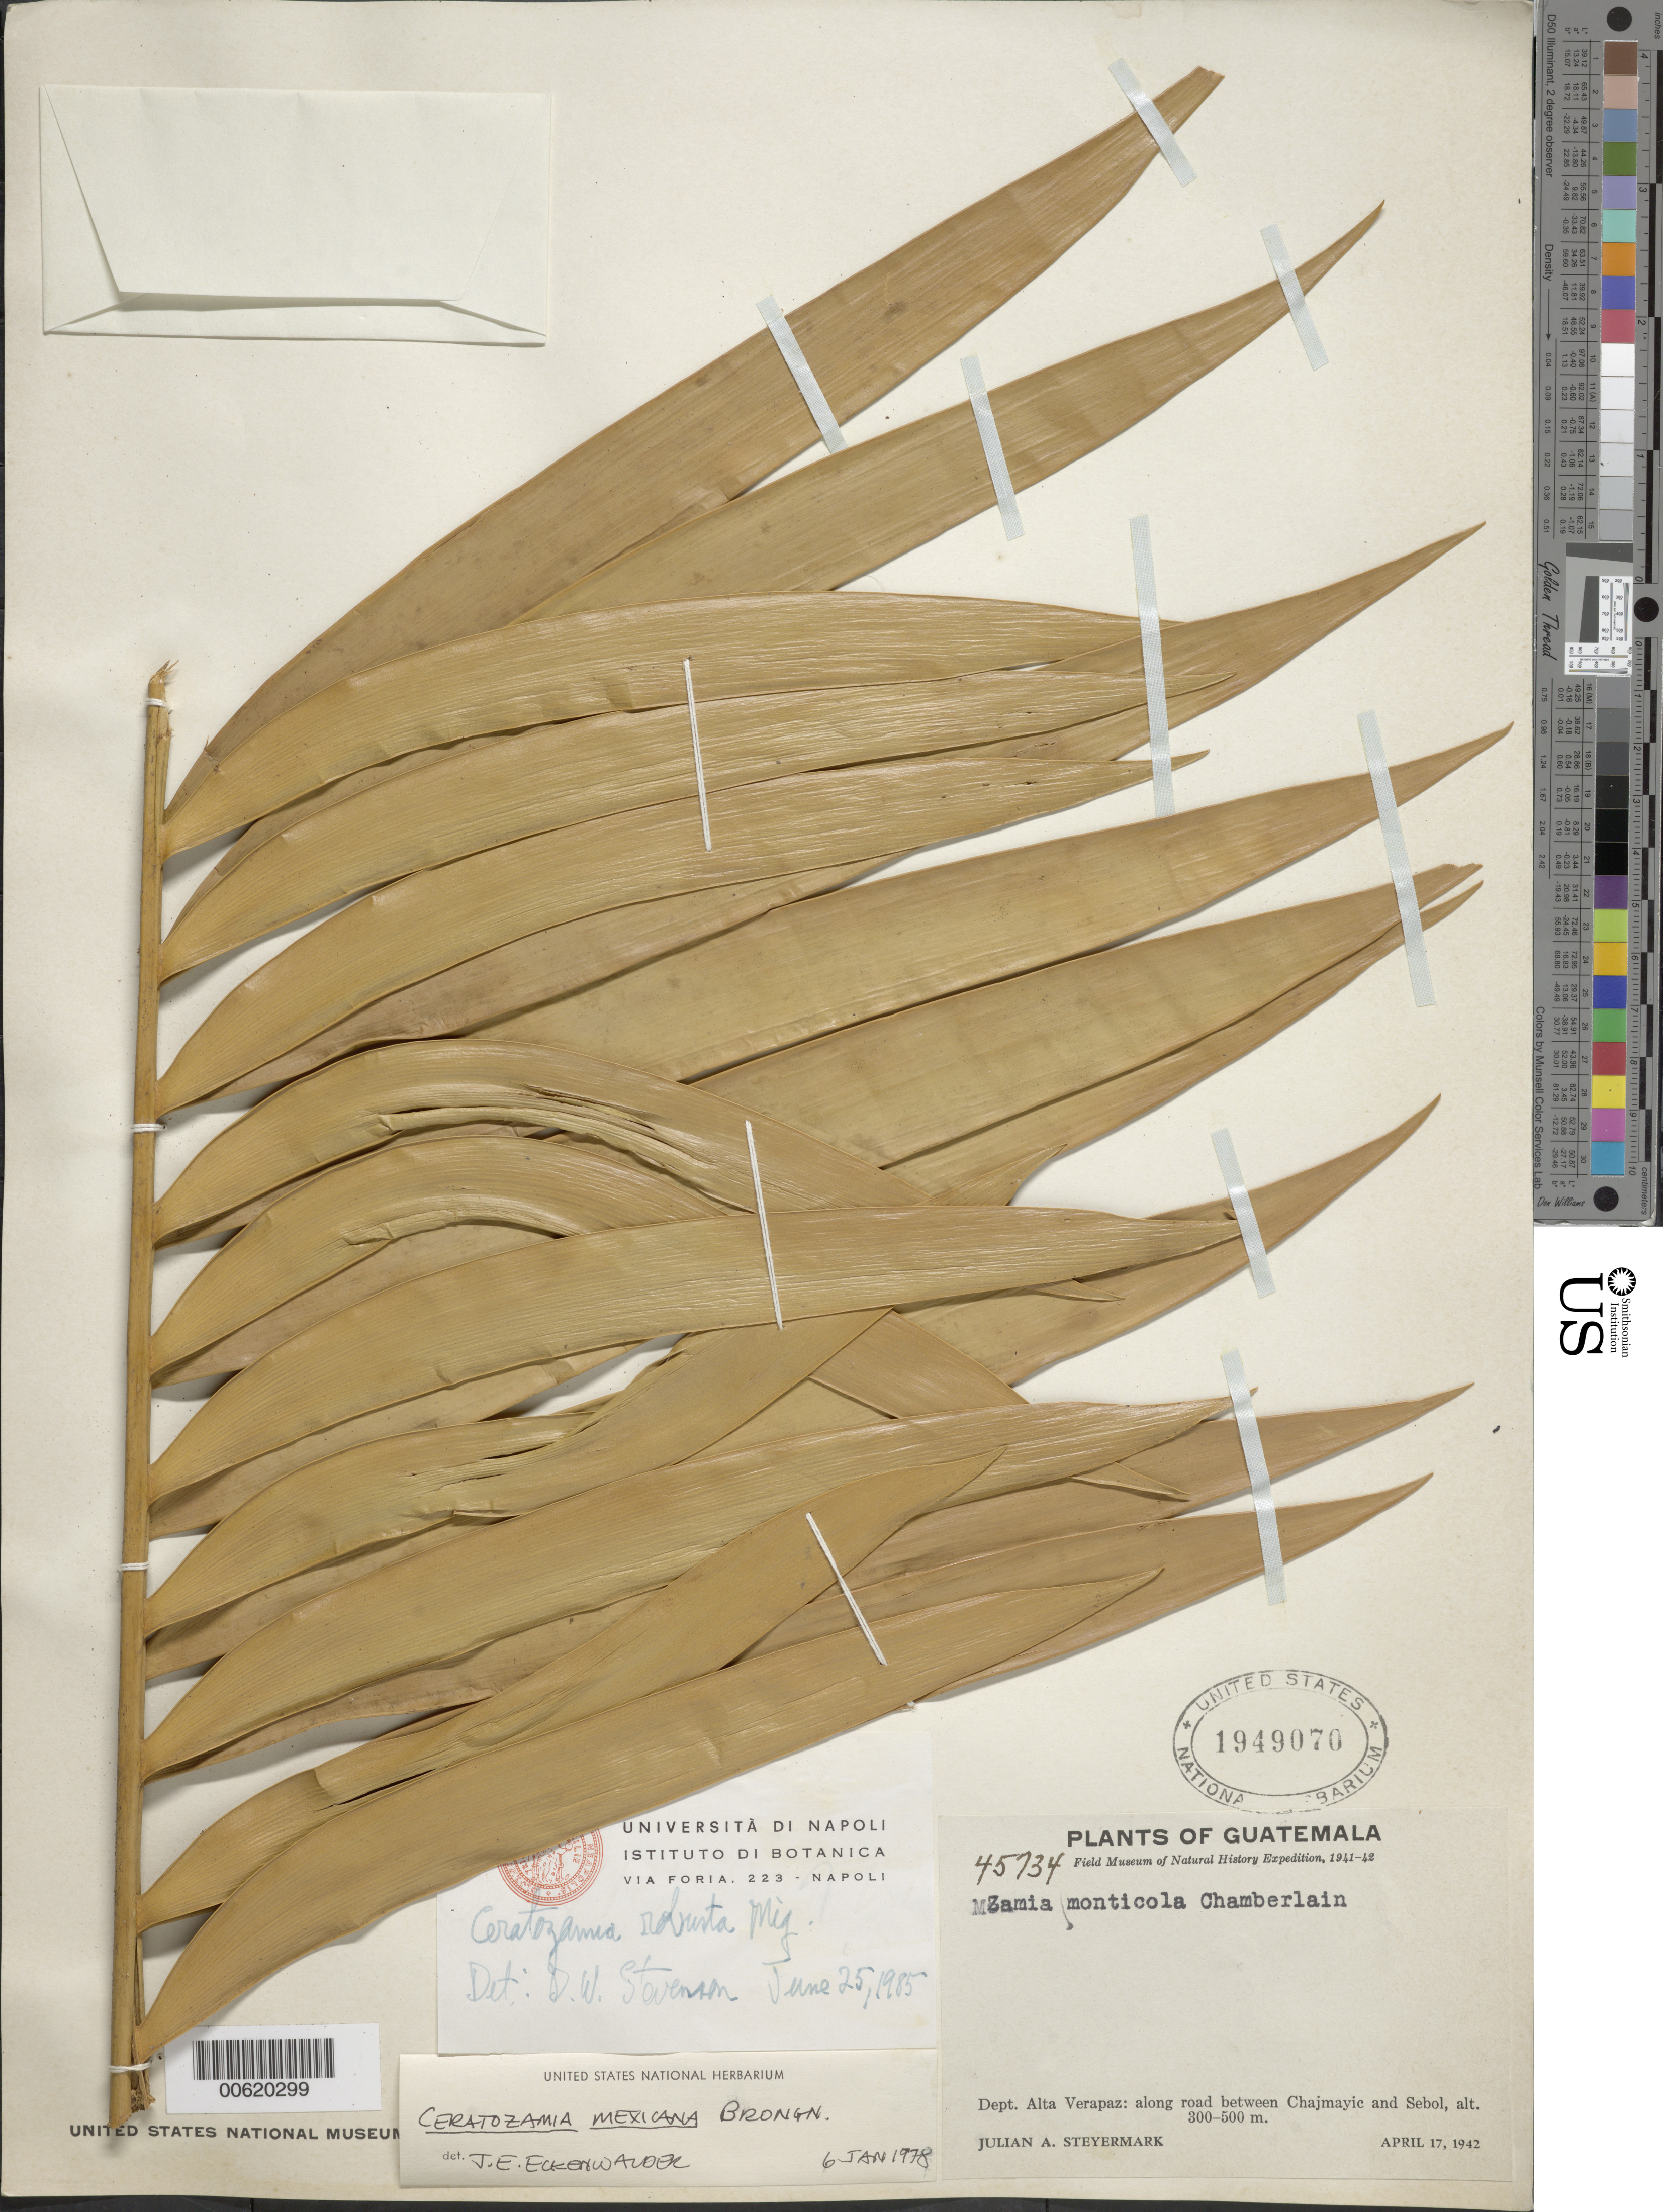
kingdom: Plantae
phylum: Tracheophyta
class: Cycadopsida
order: Cycadales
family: Zamiaceae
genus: Ceratozamia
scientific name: Ceratozamia robusta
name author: Miq.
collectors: J. Steyermark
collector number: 45734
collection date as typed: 17 Apr 1942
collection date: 1942-04-17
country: Guatemala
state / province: Alta Verapaz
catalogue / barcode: US 1949070